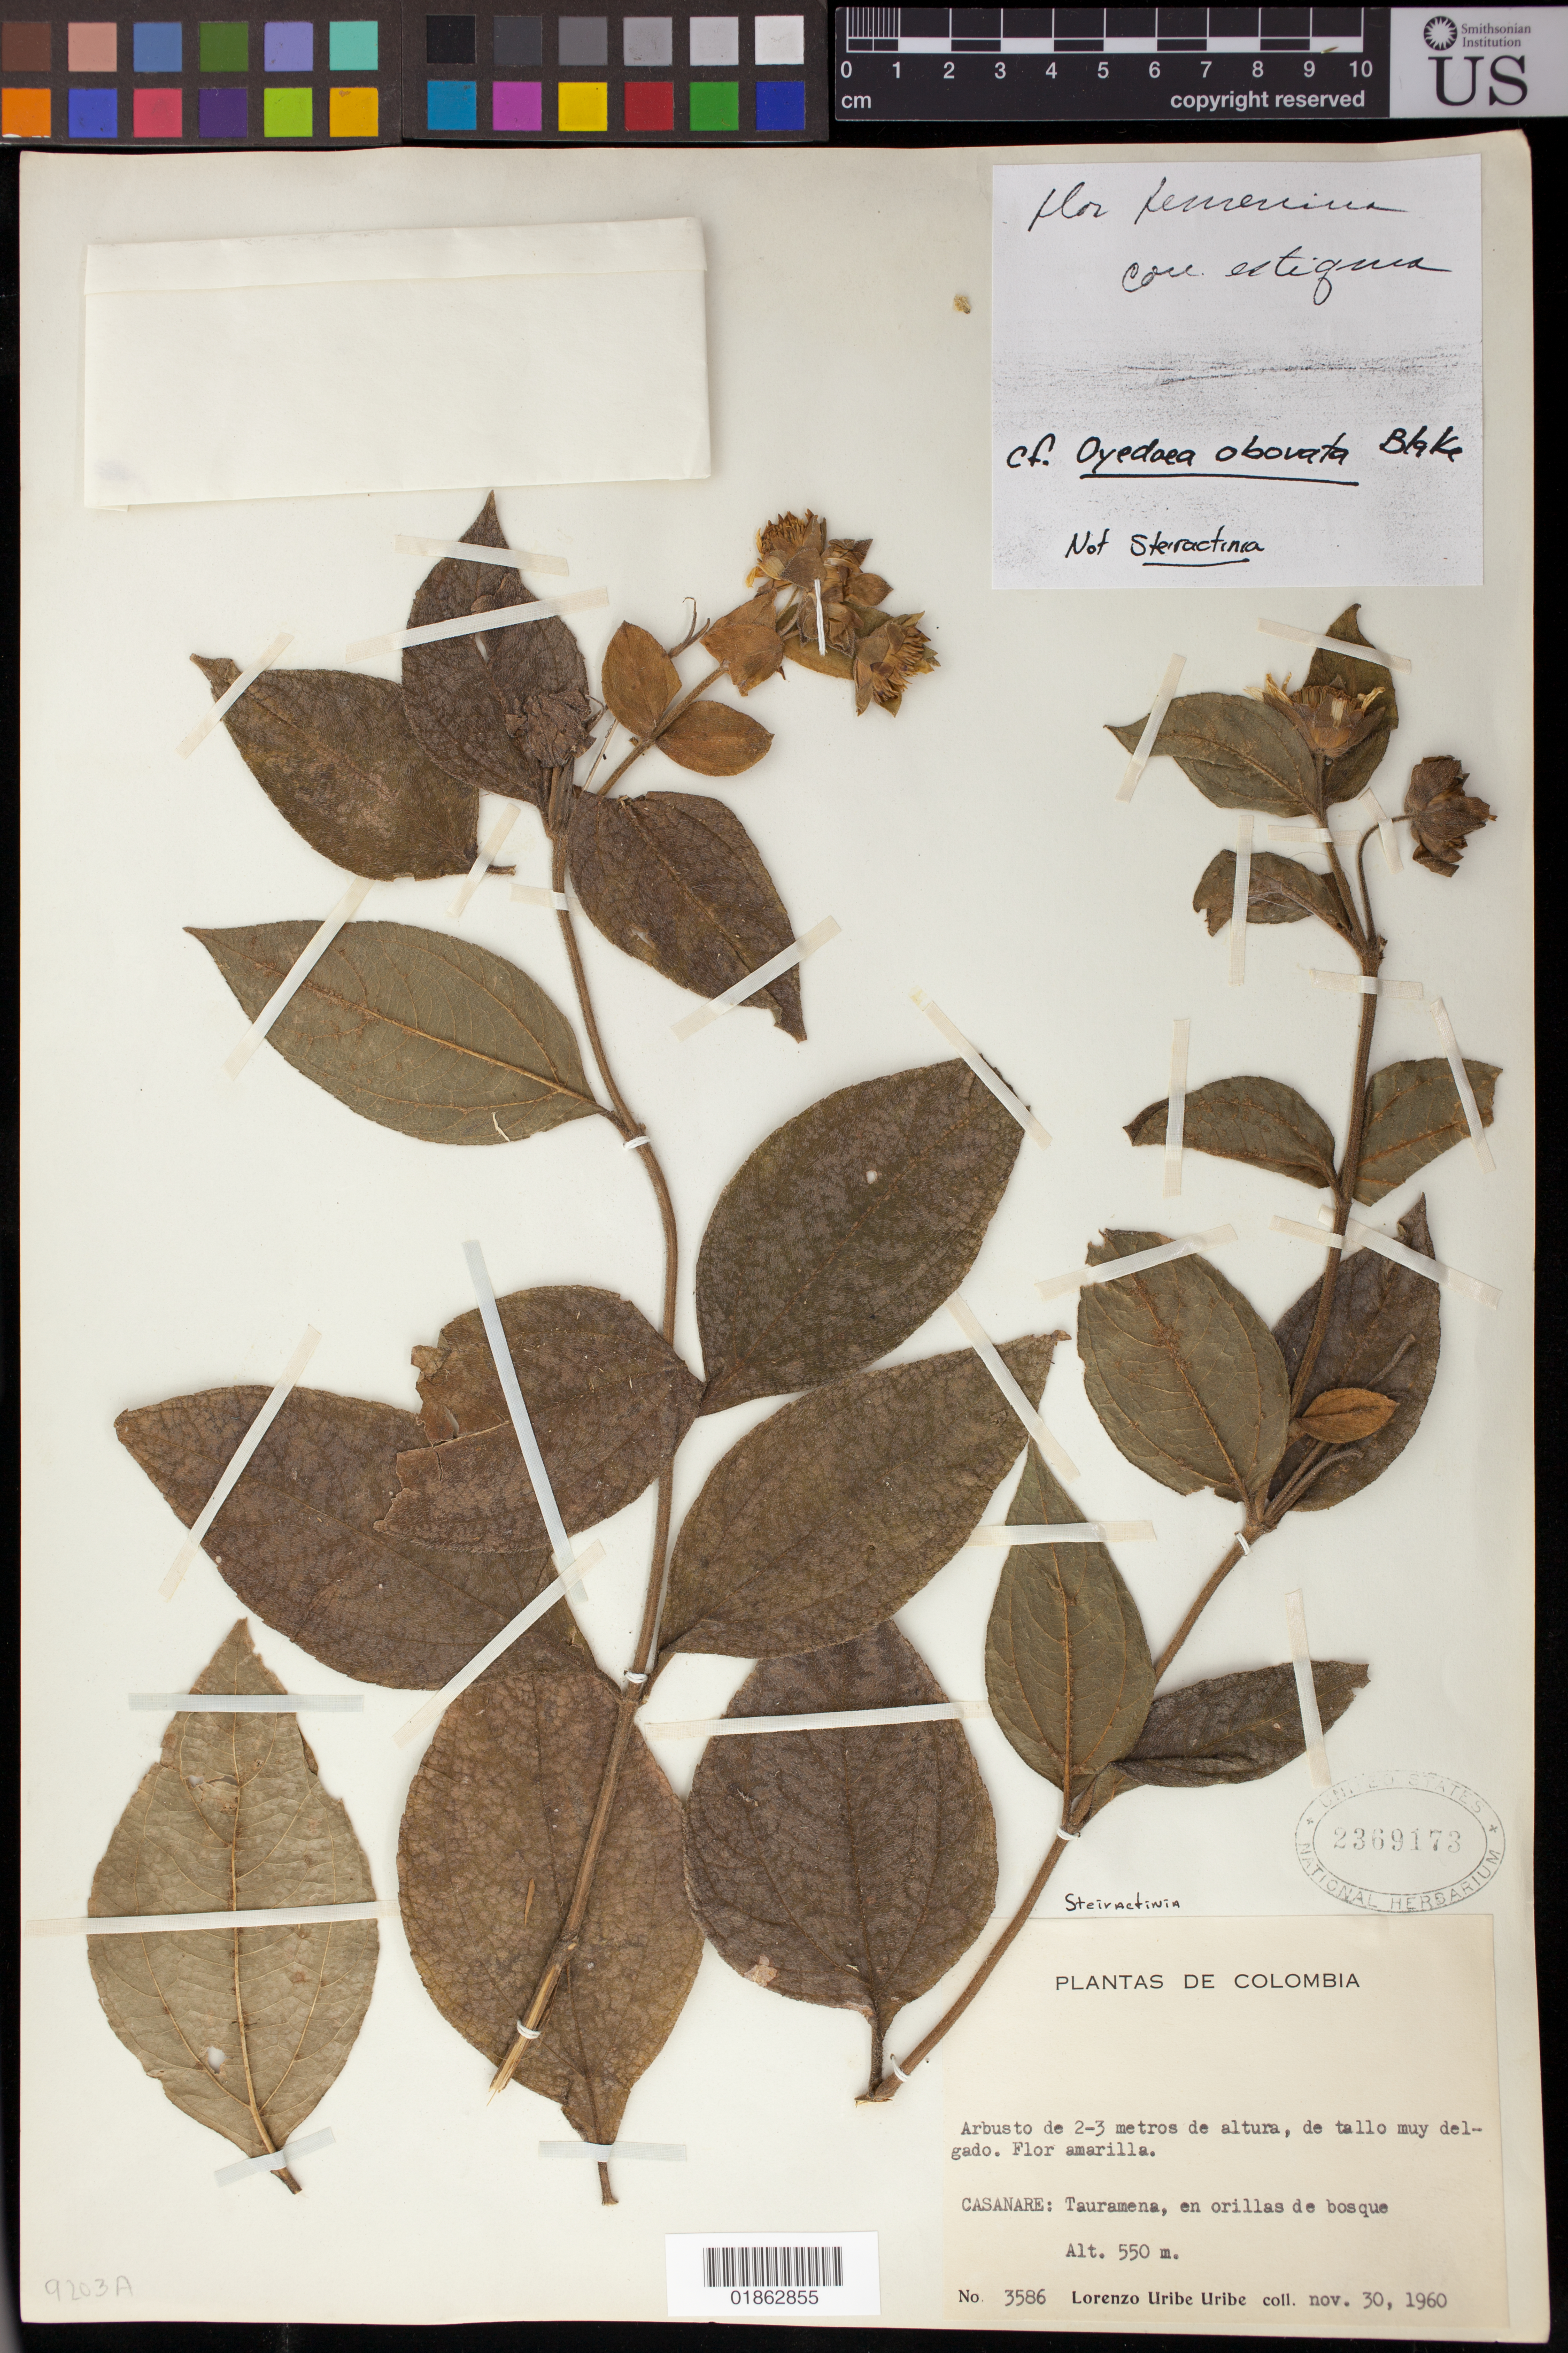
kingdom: Plantae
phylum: Tracheophyta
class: Magnoliopsida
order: Asterales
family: Asteraceae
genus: Oyedaea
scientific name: Oyedaea obovata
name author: S.F. Blake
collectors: L. Uribe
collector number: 3586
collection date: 1960-11-30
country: Colombia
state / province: Casanare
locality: Casanare: Tauramena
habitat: en orillas de bosque.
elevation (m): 550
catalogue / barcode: US 2369173